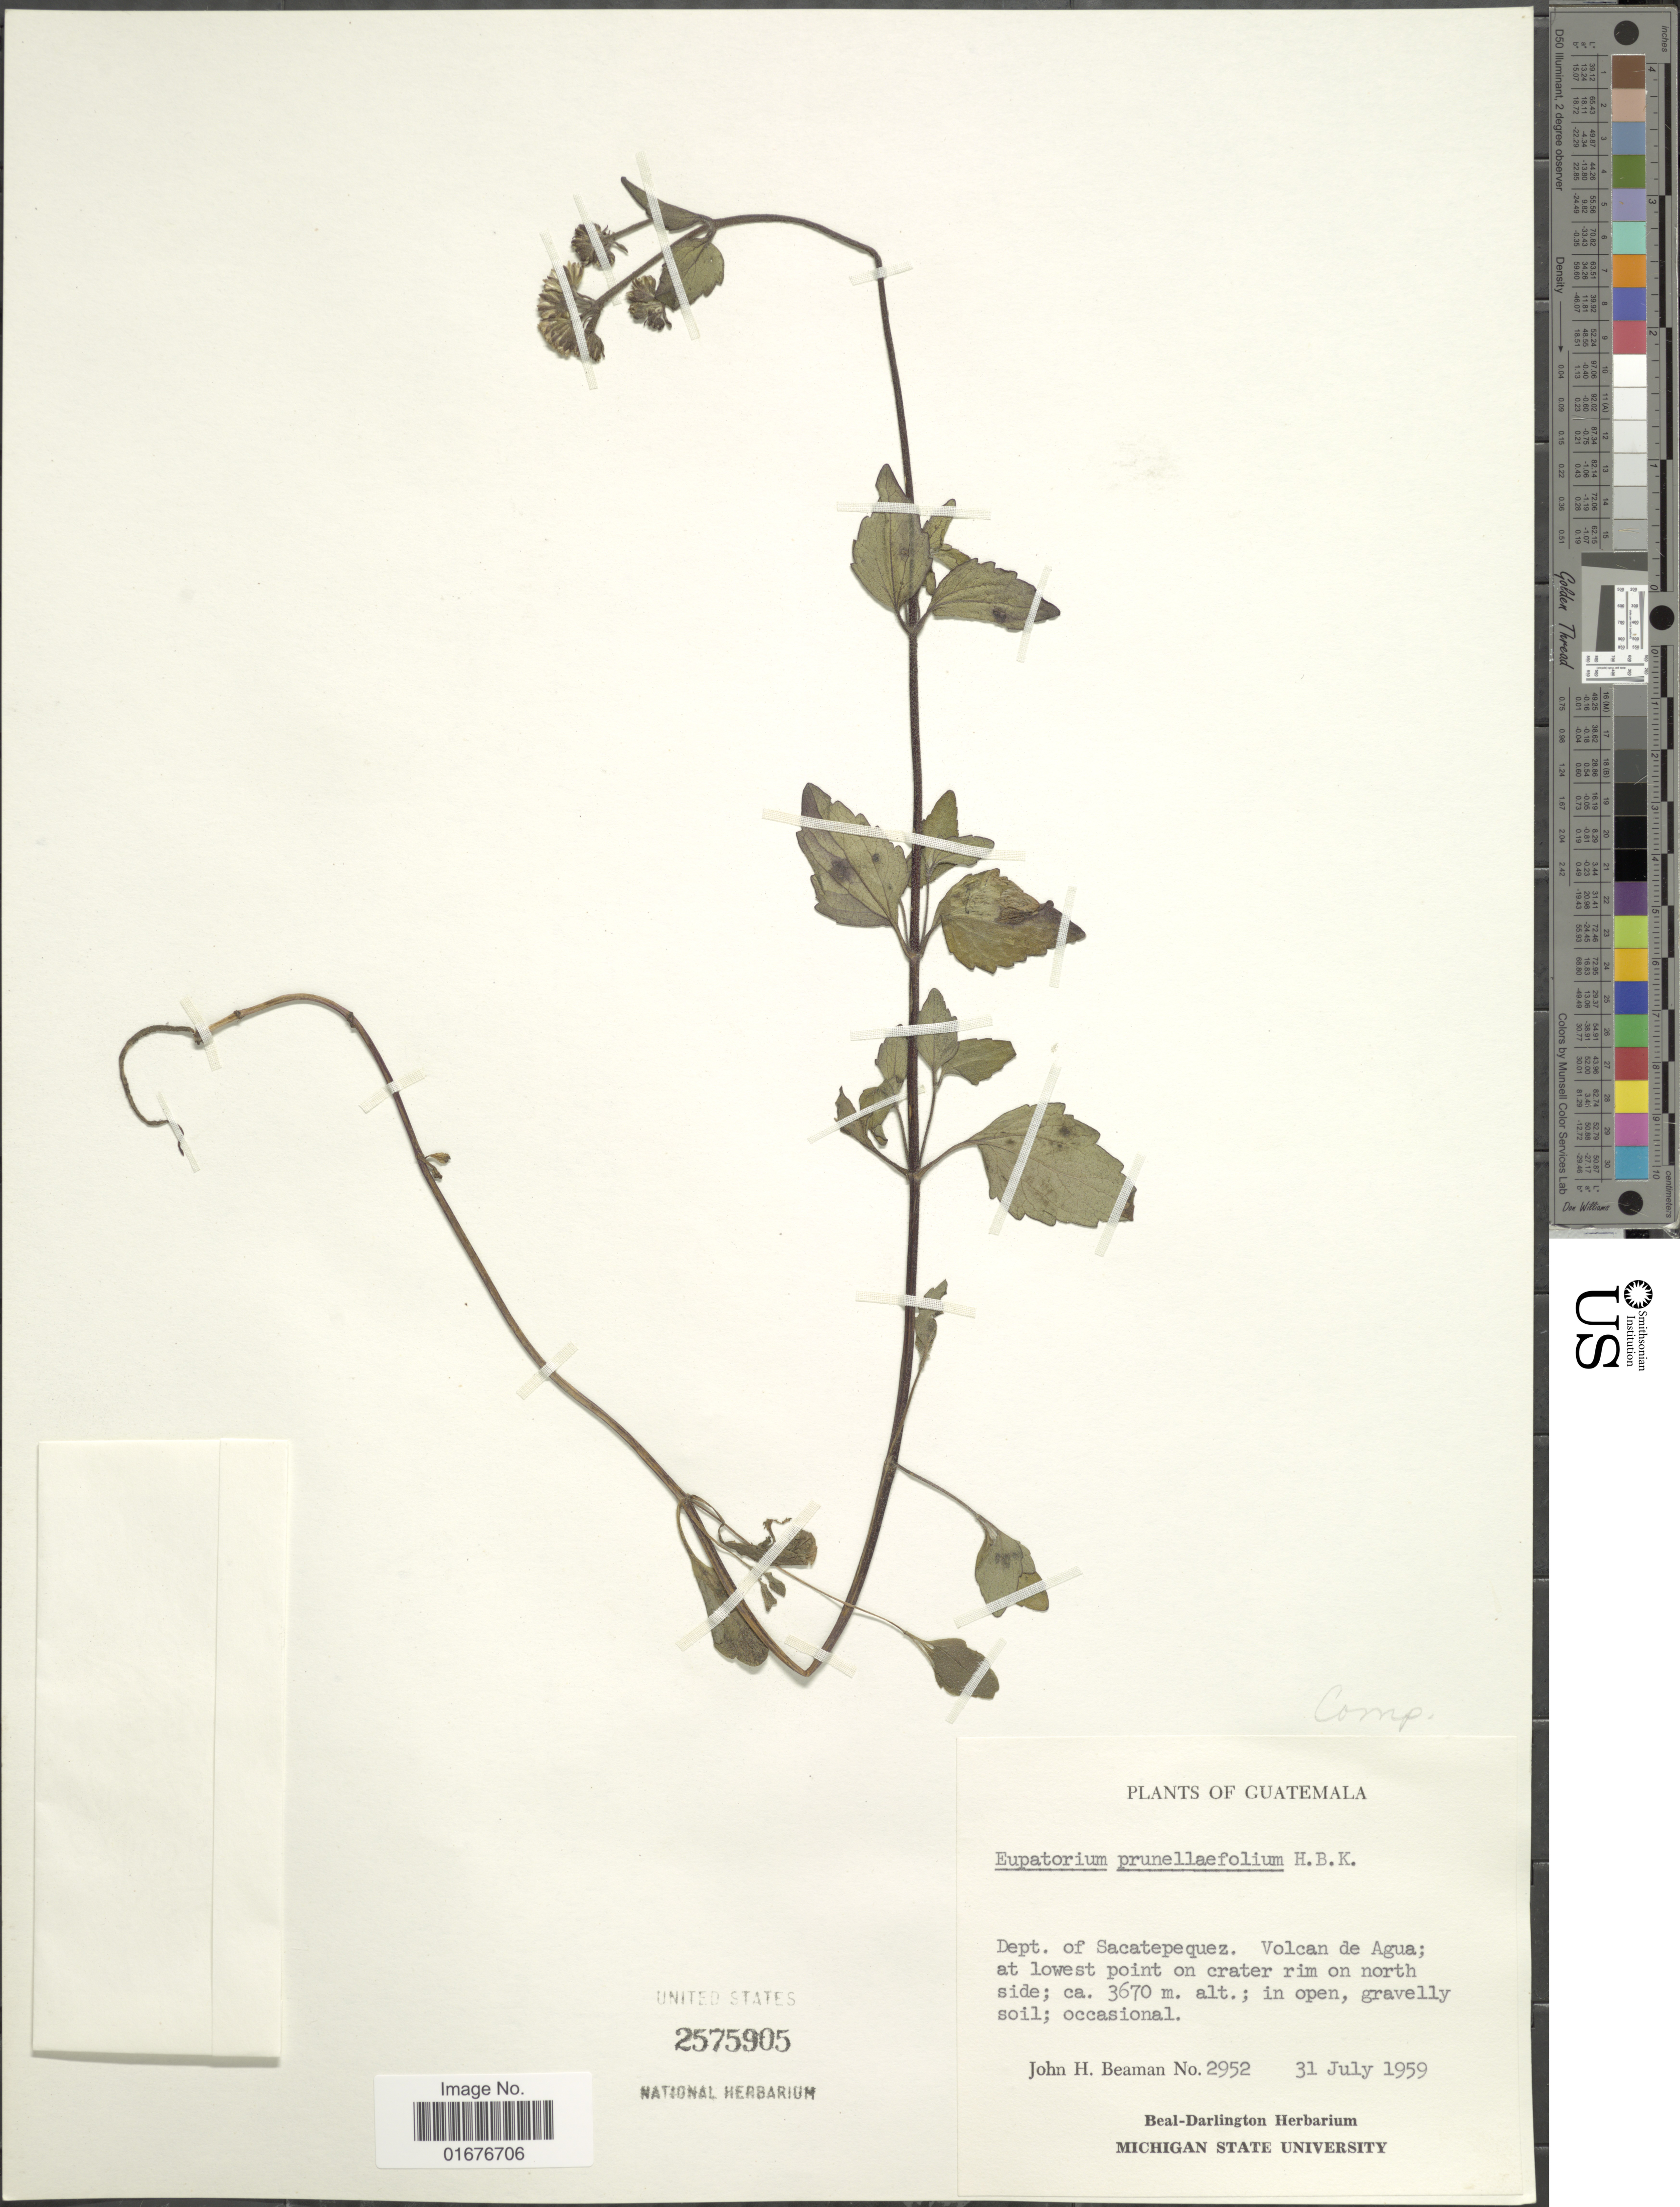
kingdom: Plantae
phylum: Tracheophyta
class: Magnoliopsida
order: Asterales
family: Asteraceae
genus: Ageratina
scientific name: Ageratina prunellaefolia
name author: (Kunth) R.M. King & H. Rob.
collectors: J. H. Beaman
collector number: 2952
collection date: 1959-07-31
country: Guatemala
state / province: Sacatepéquez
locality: Volcan de Agua; at lowest point on crater rim on north side; in open; in gravelly soil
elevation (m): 3670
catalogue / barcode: US 2575905